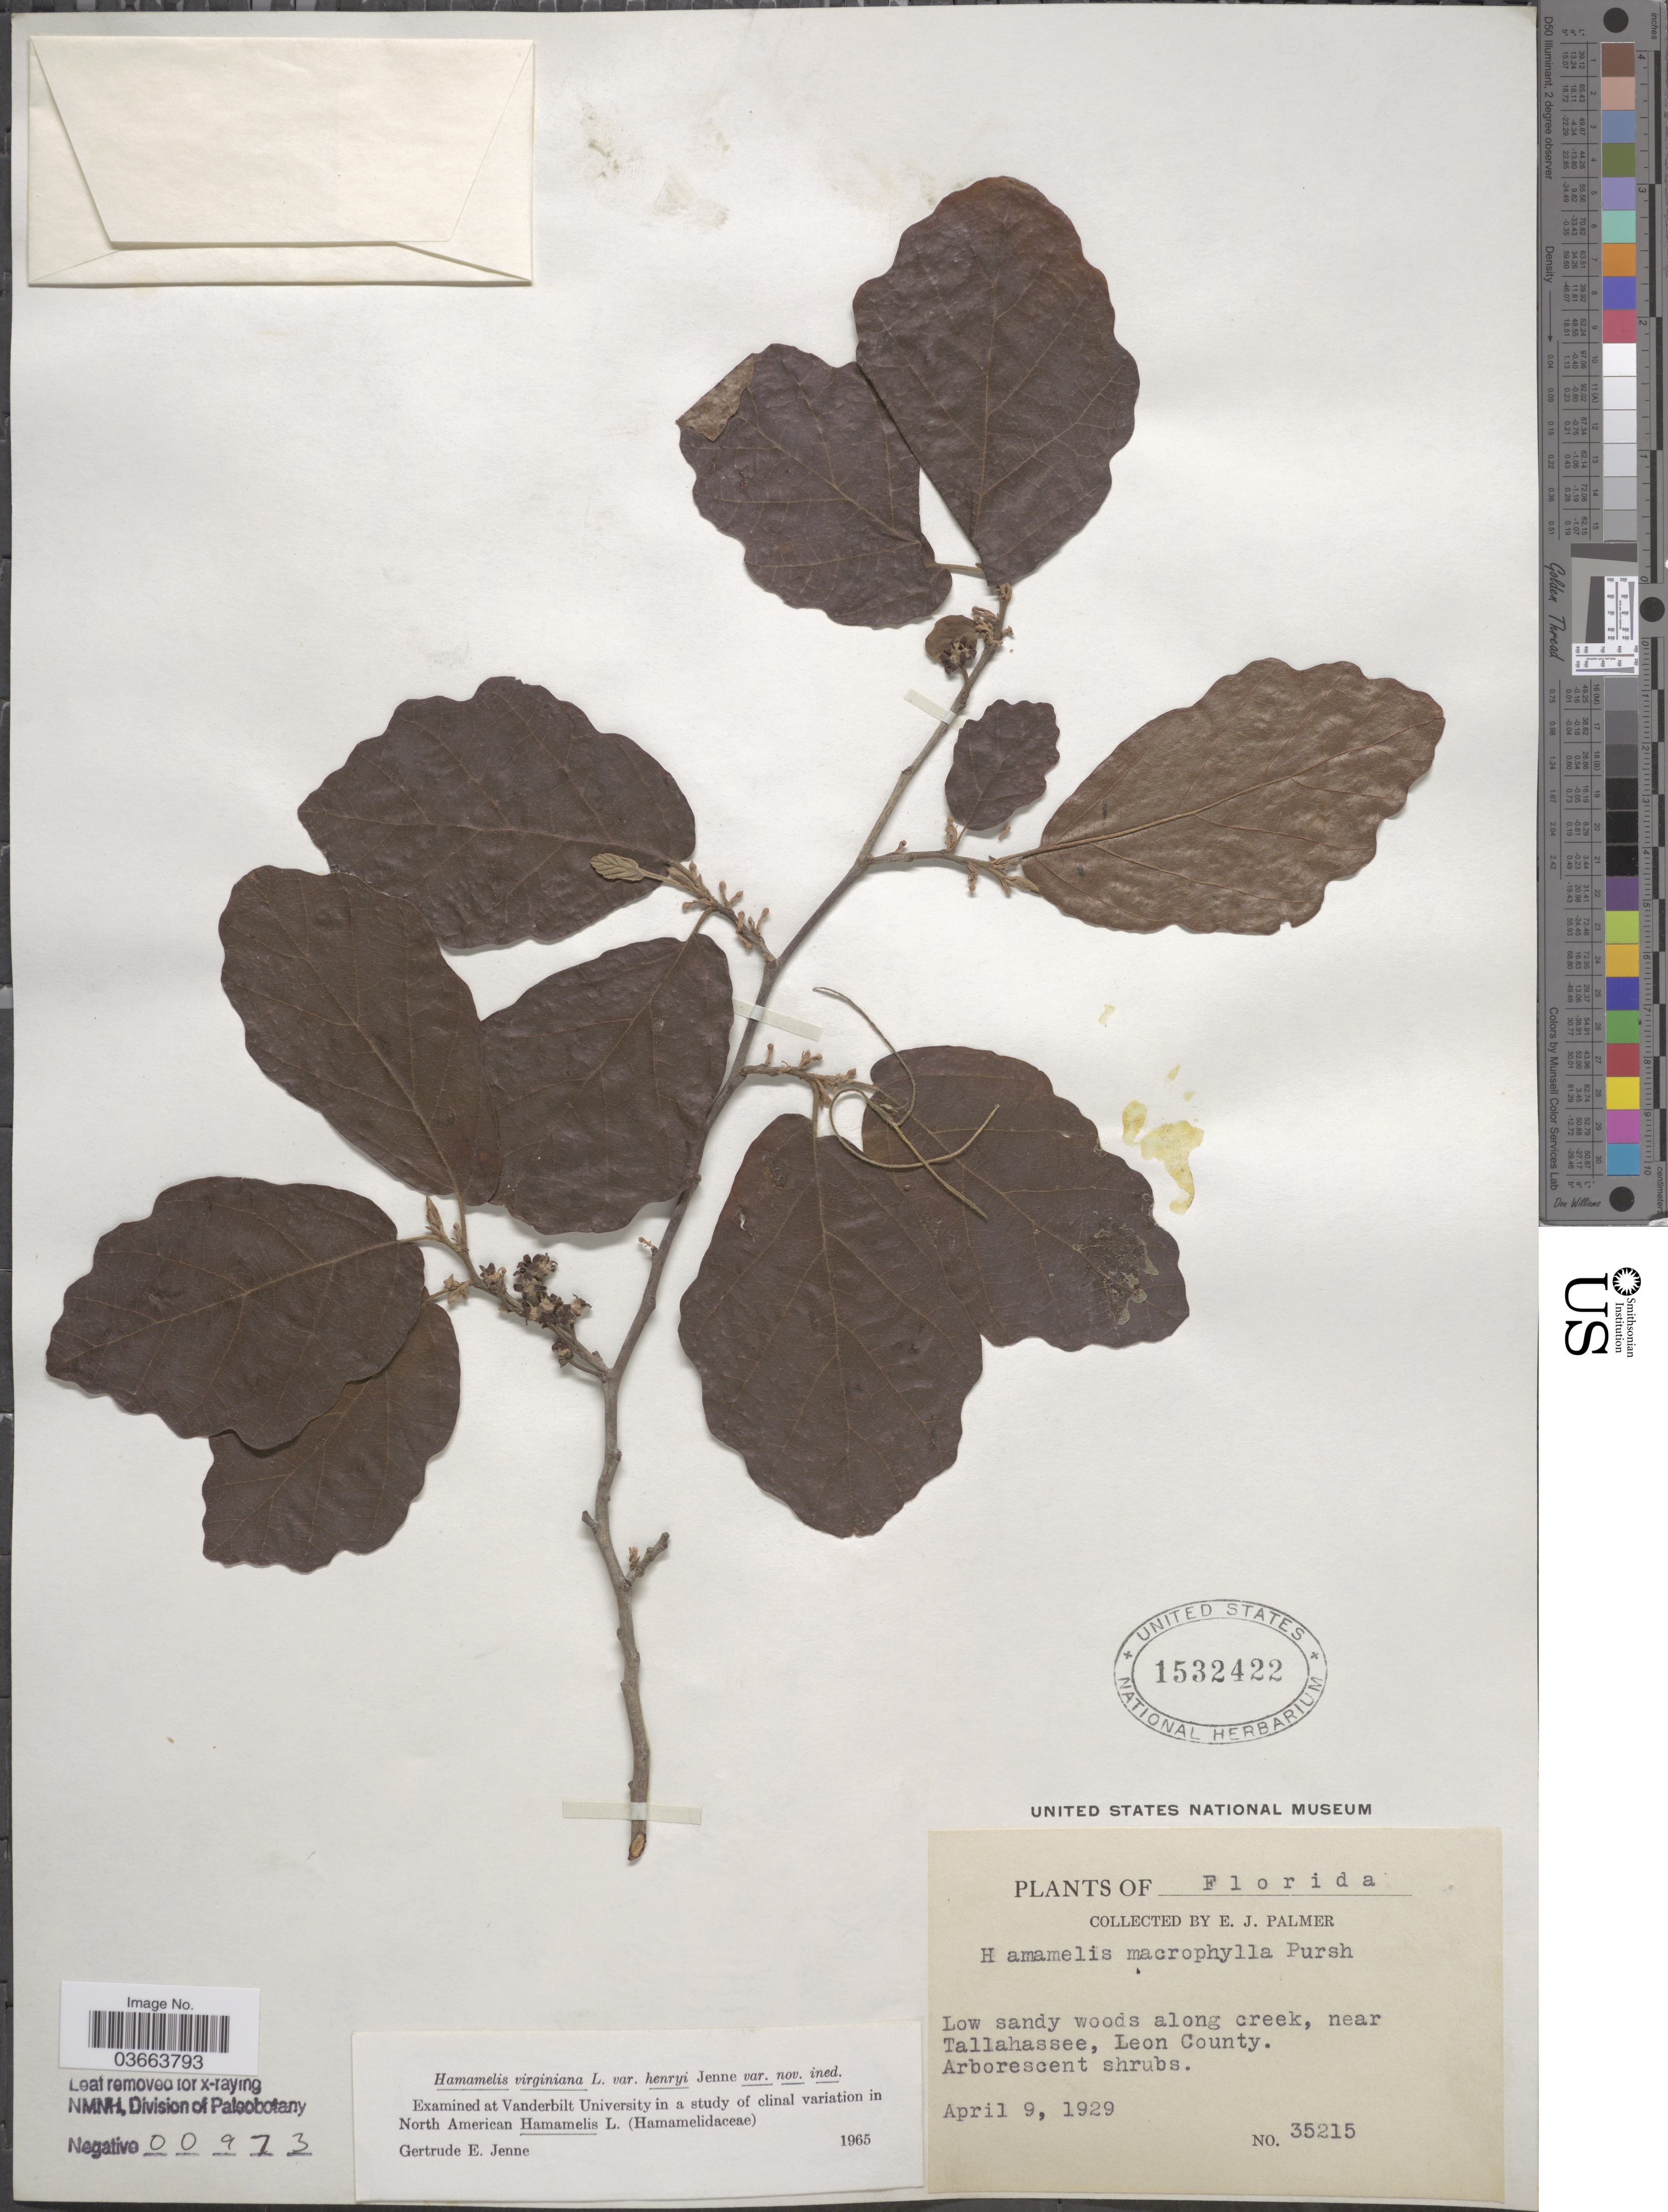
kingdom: Plantae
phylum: Tracheophyta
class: Magnoliopsida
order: Saxifragales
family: Hamamelidaceae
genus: Hamamelis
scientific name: Hamamelis macrophylla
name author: Pursh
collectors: E. J. Palmer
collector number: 35215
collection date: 1929-04-09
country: United States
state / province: Florida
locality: Near Tallahassee, Leon County.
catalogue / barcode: US 1532422